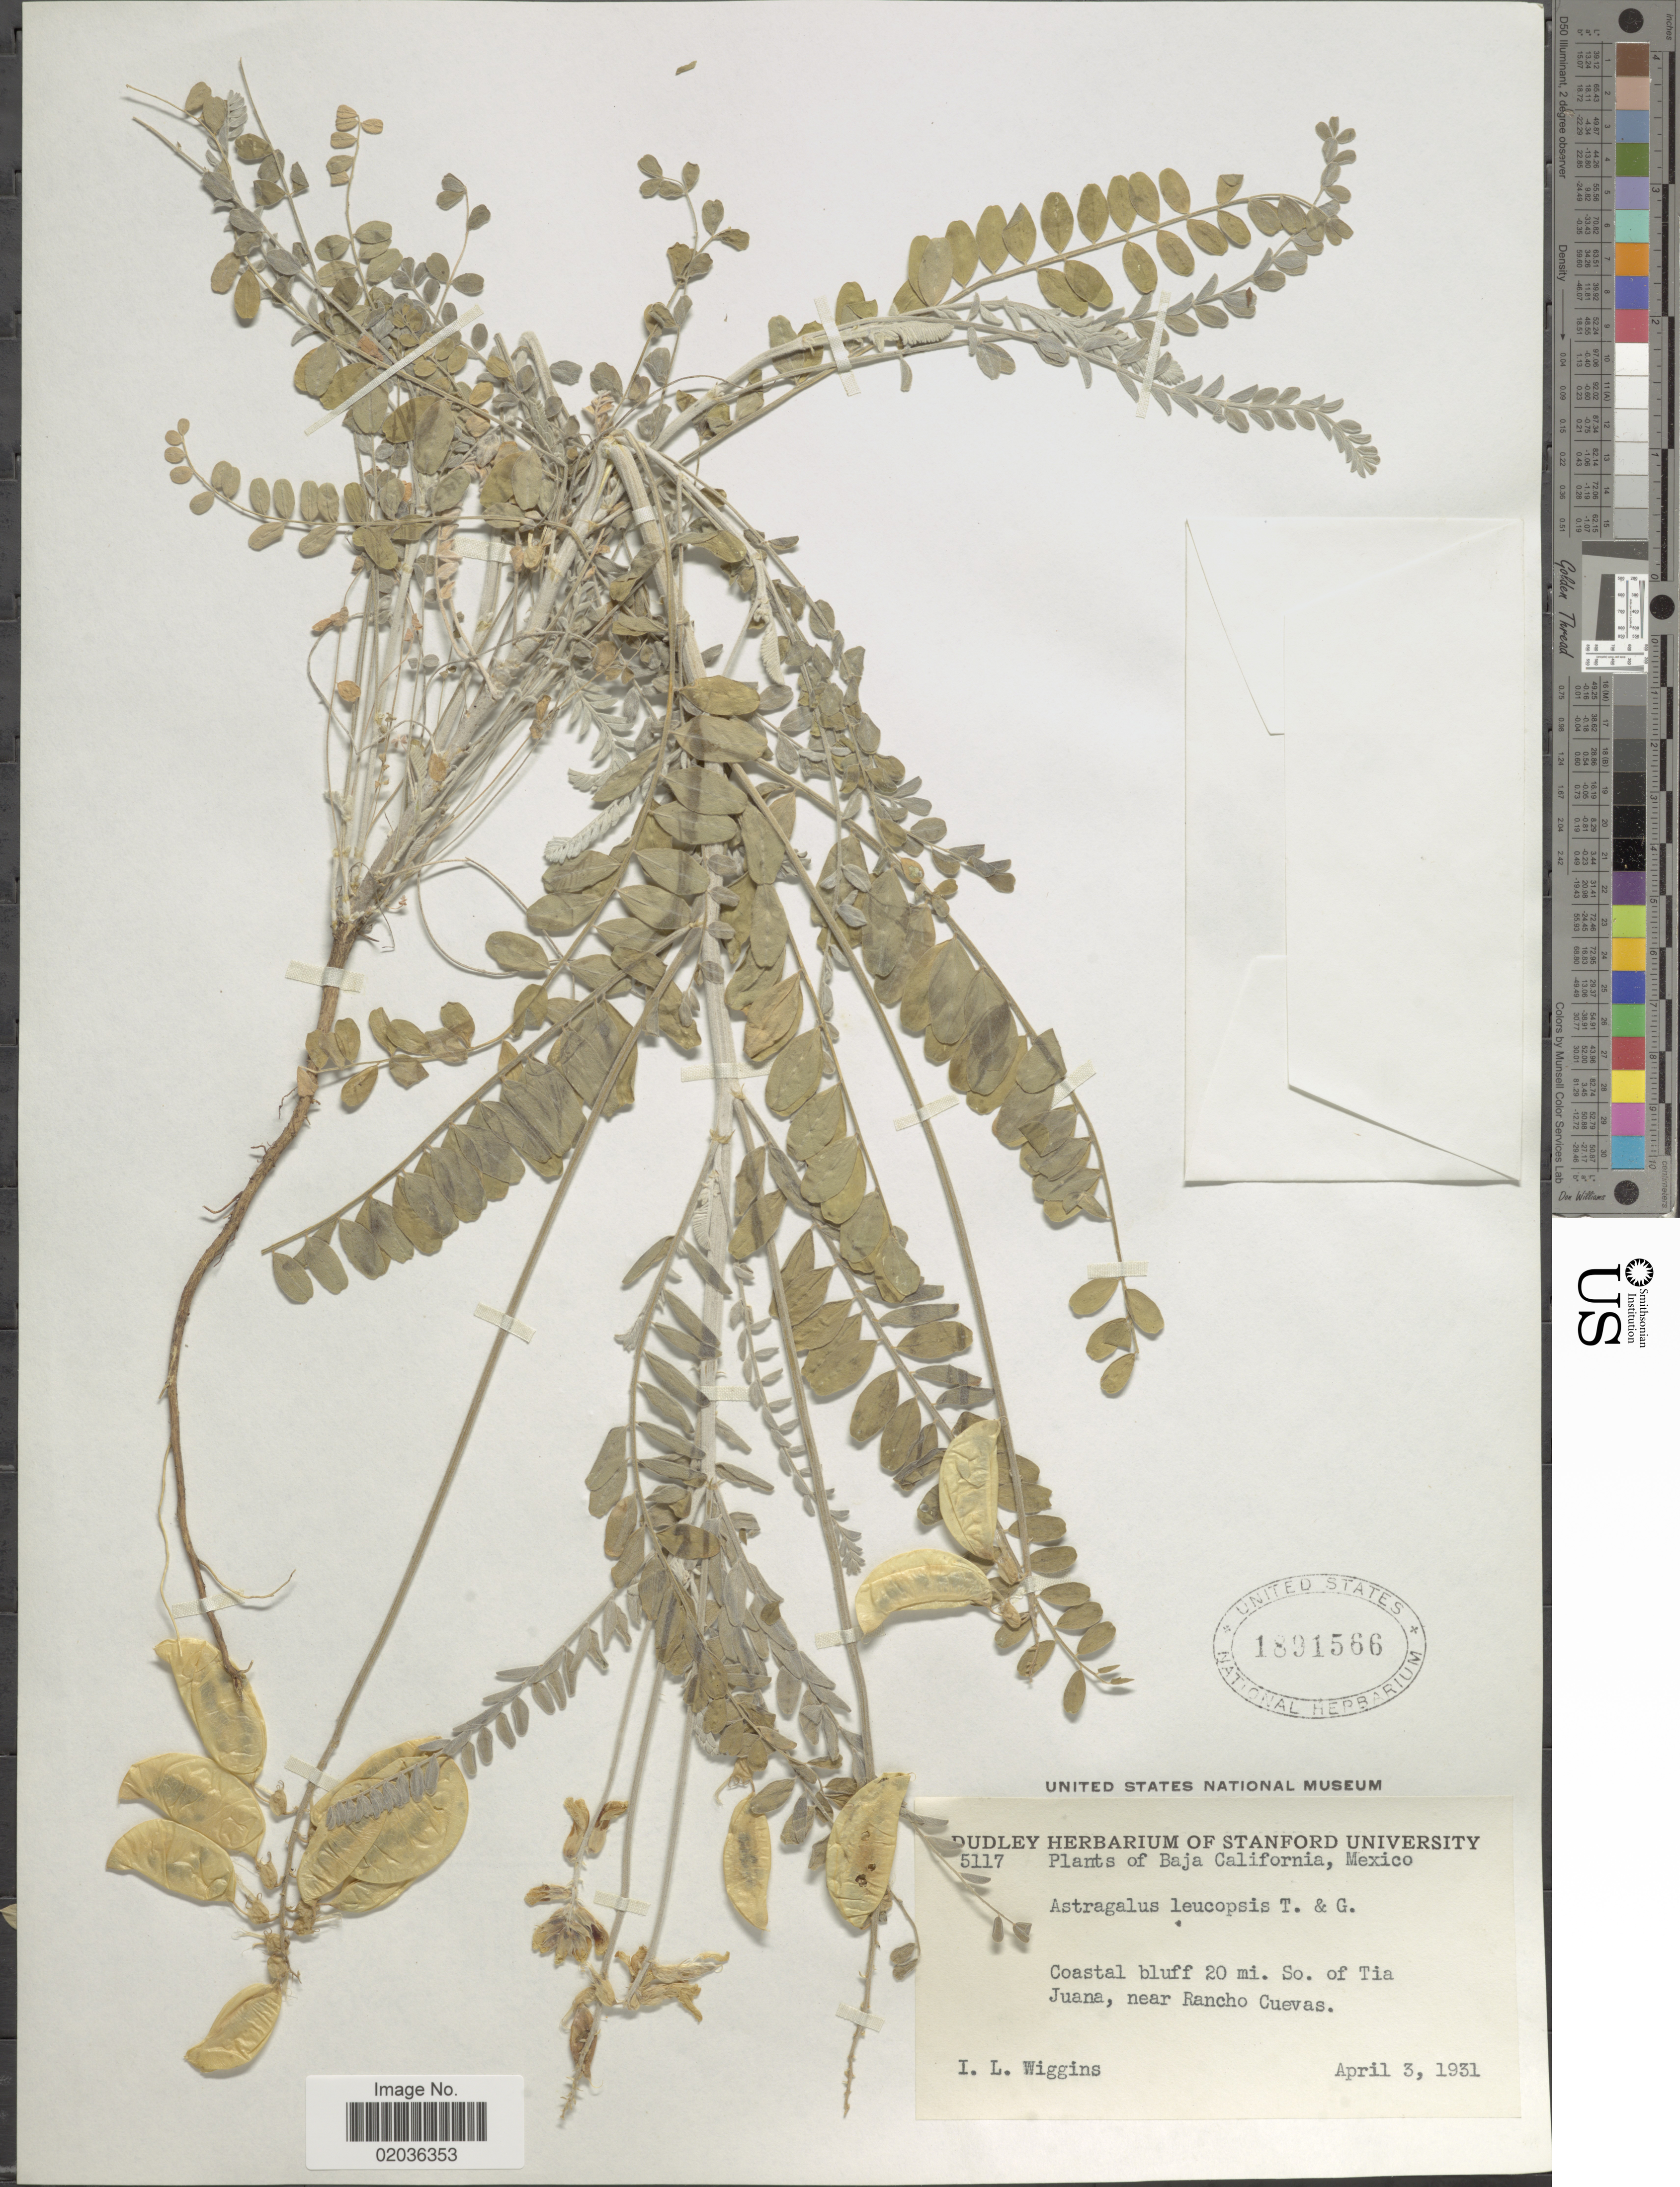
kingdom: Plantae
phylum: Tracheophyta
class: Magnoliopsida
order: Fabales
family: Fabaceae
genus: Astragalus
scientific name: Astragalus trichopodus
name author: (Nutt.) A. Gray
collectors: I. L. Wiggins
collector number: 5117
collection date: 1931-04-03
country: Mexico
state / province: Baja California Norte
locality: Coastal bluff 20 mi. So. of Tia Juana, near Rancho Cuevas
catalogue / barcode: US 1891566